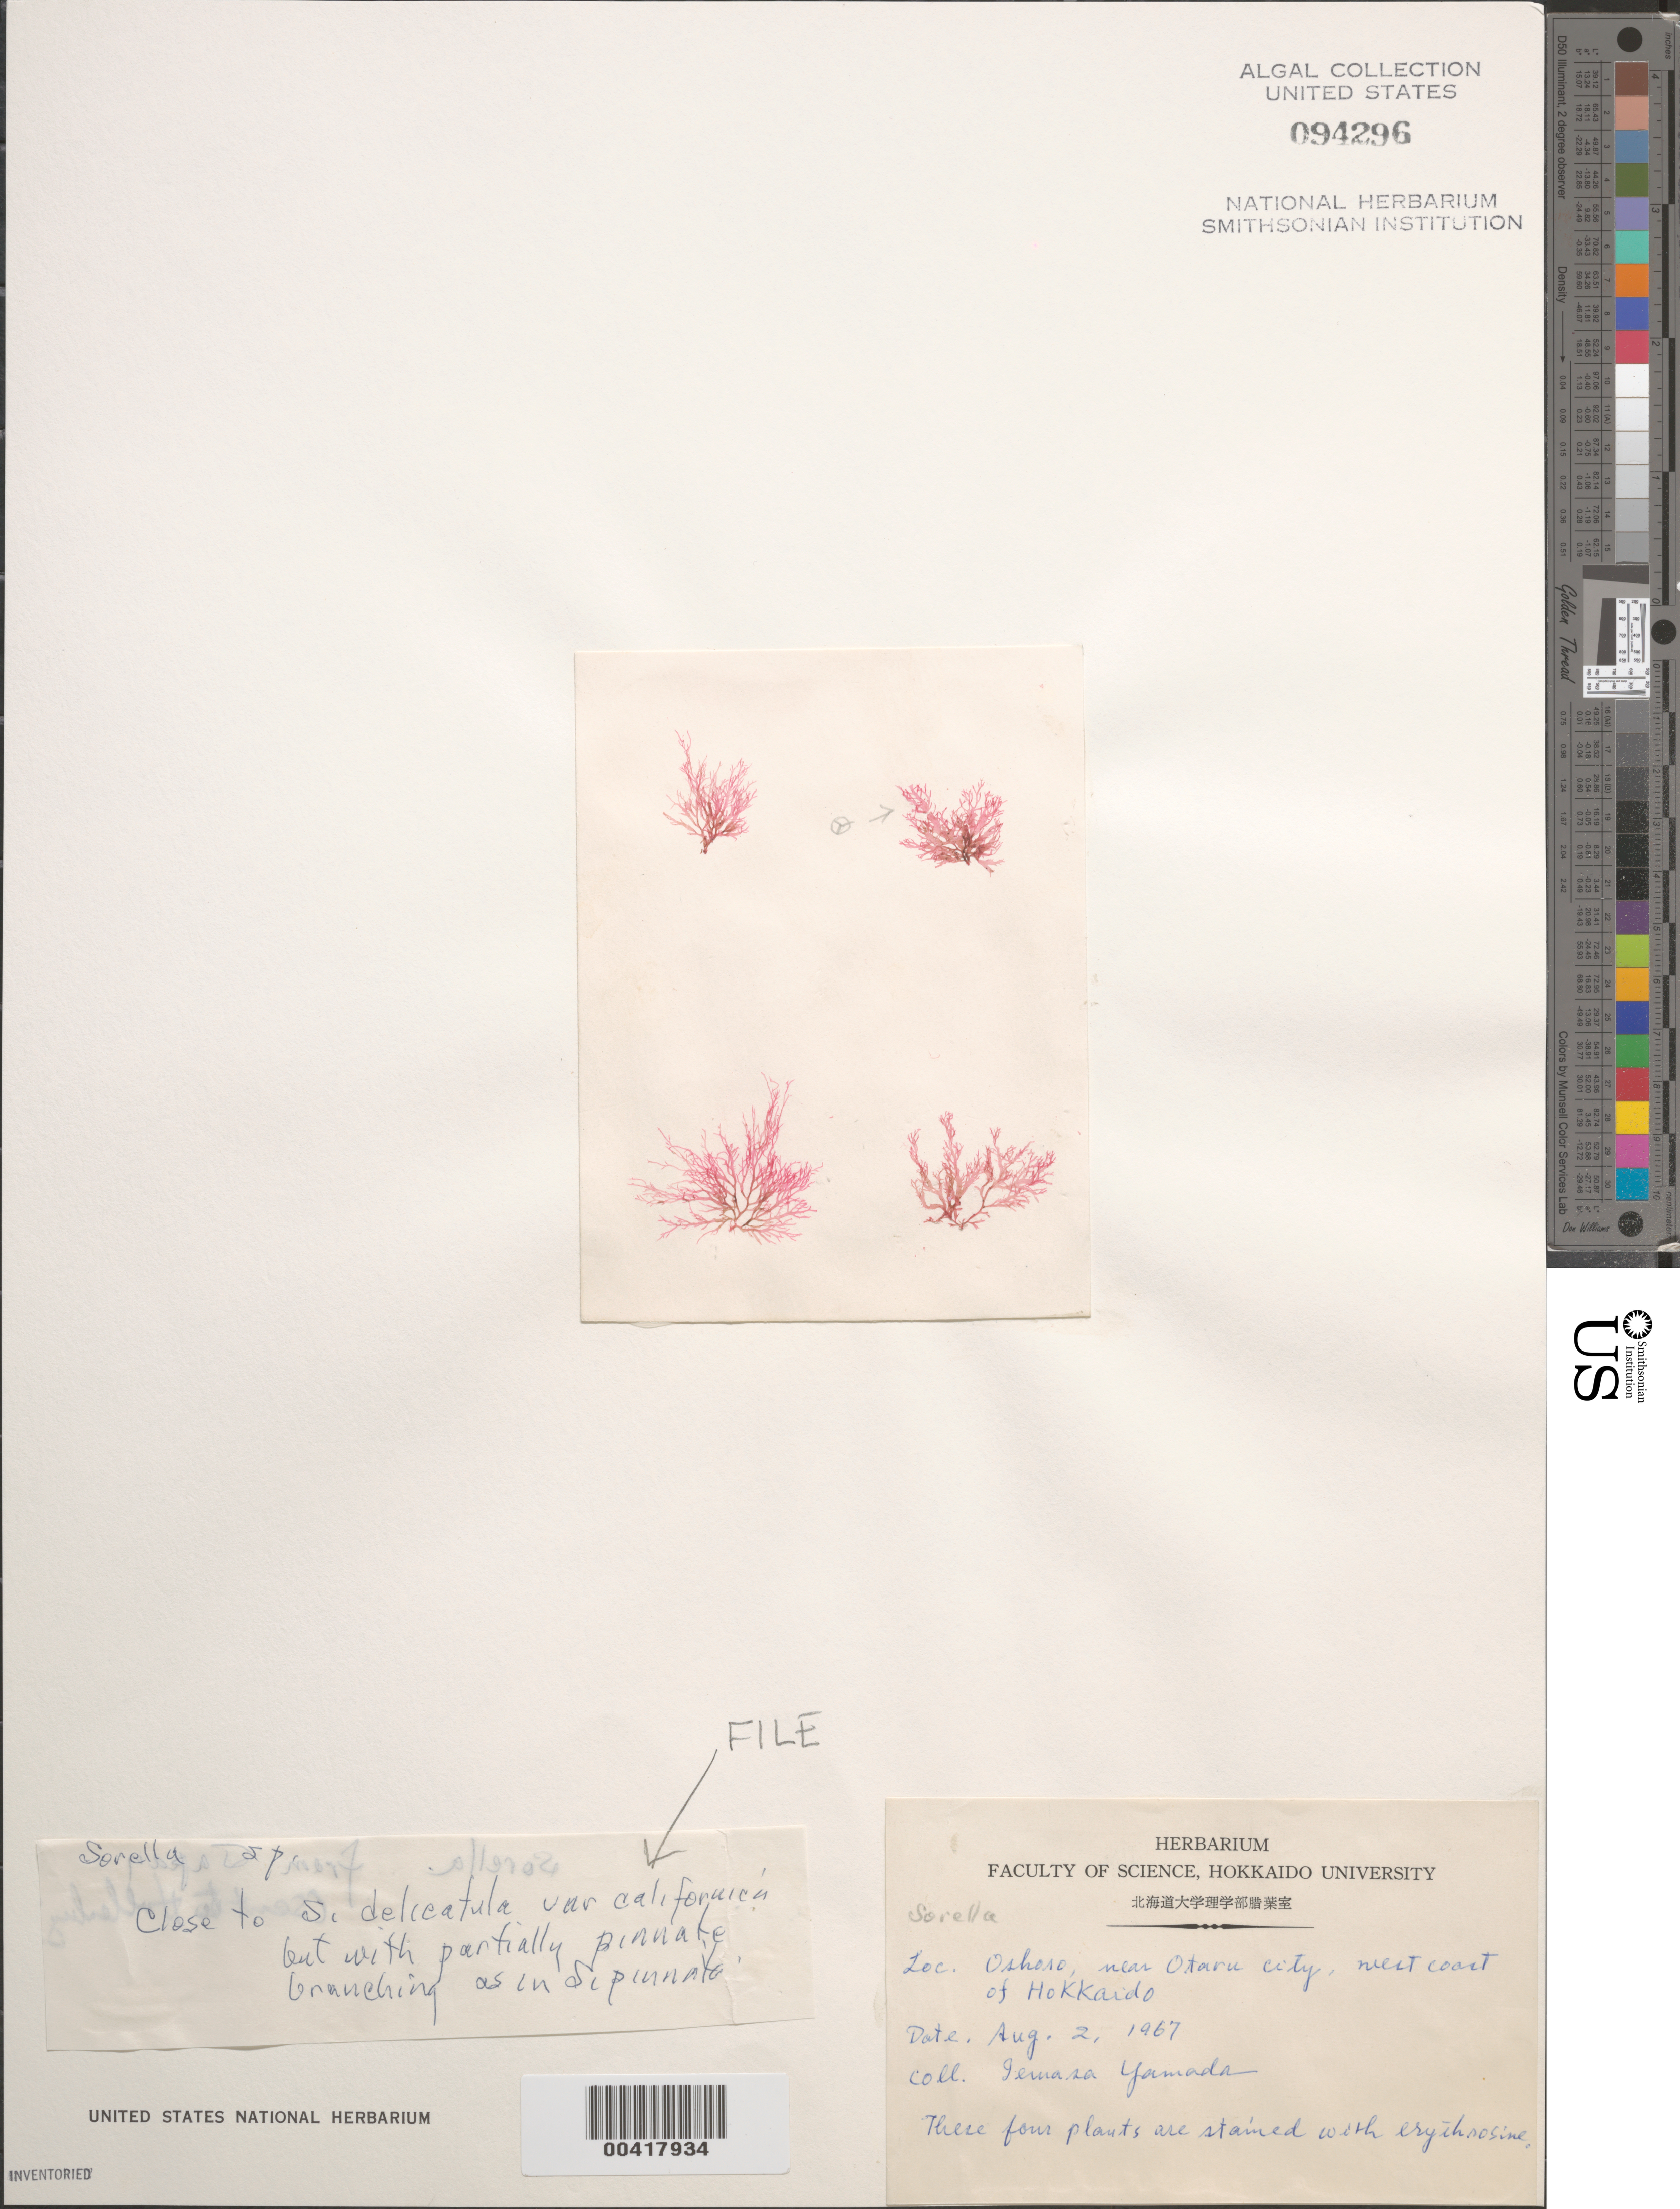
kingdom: Plantae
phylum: Rhodophyta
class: Florideophyceae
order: Ceramiales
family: Delesseriaceae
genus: Sorella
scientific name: Sorella delicatula var. californica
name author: Hollenb.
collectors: I. Yamada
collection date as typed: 02 Aug 1967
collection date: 1967-08-02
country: Japan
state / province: Hokkaido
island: Hokkaido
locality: Oshoro, near Otaru City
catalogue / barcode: US 94296